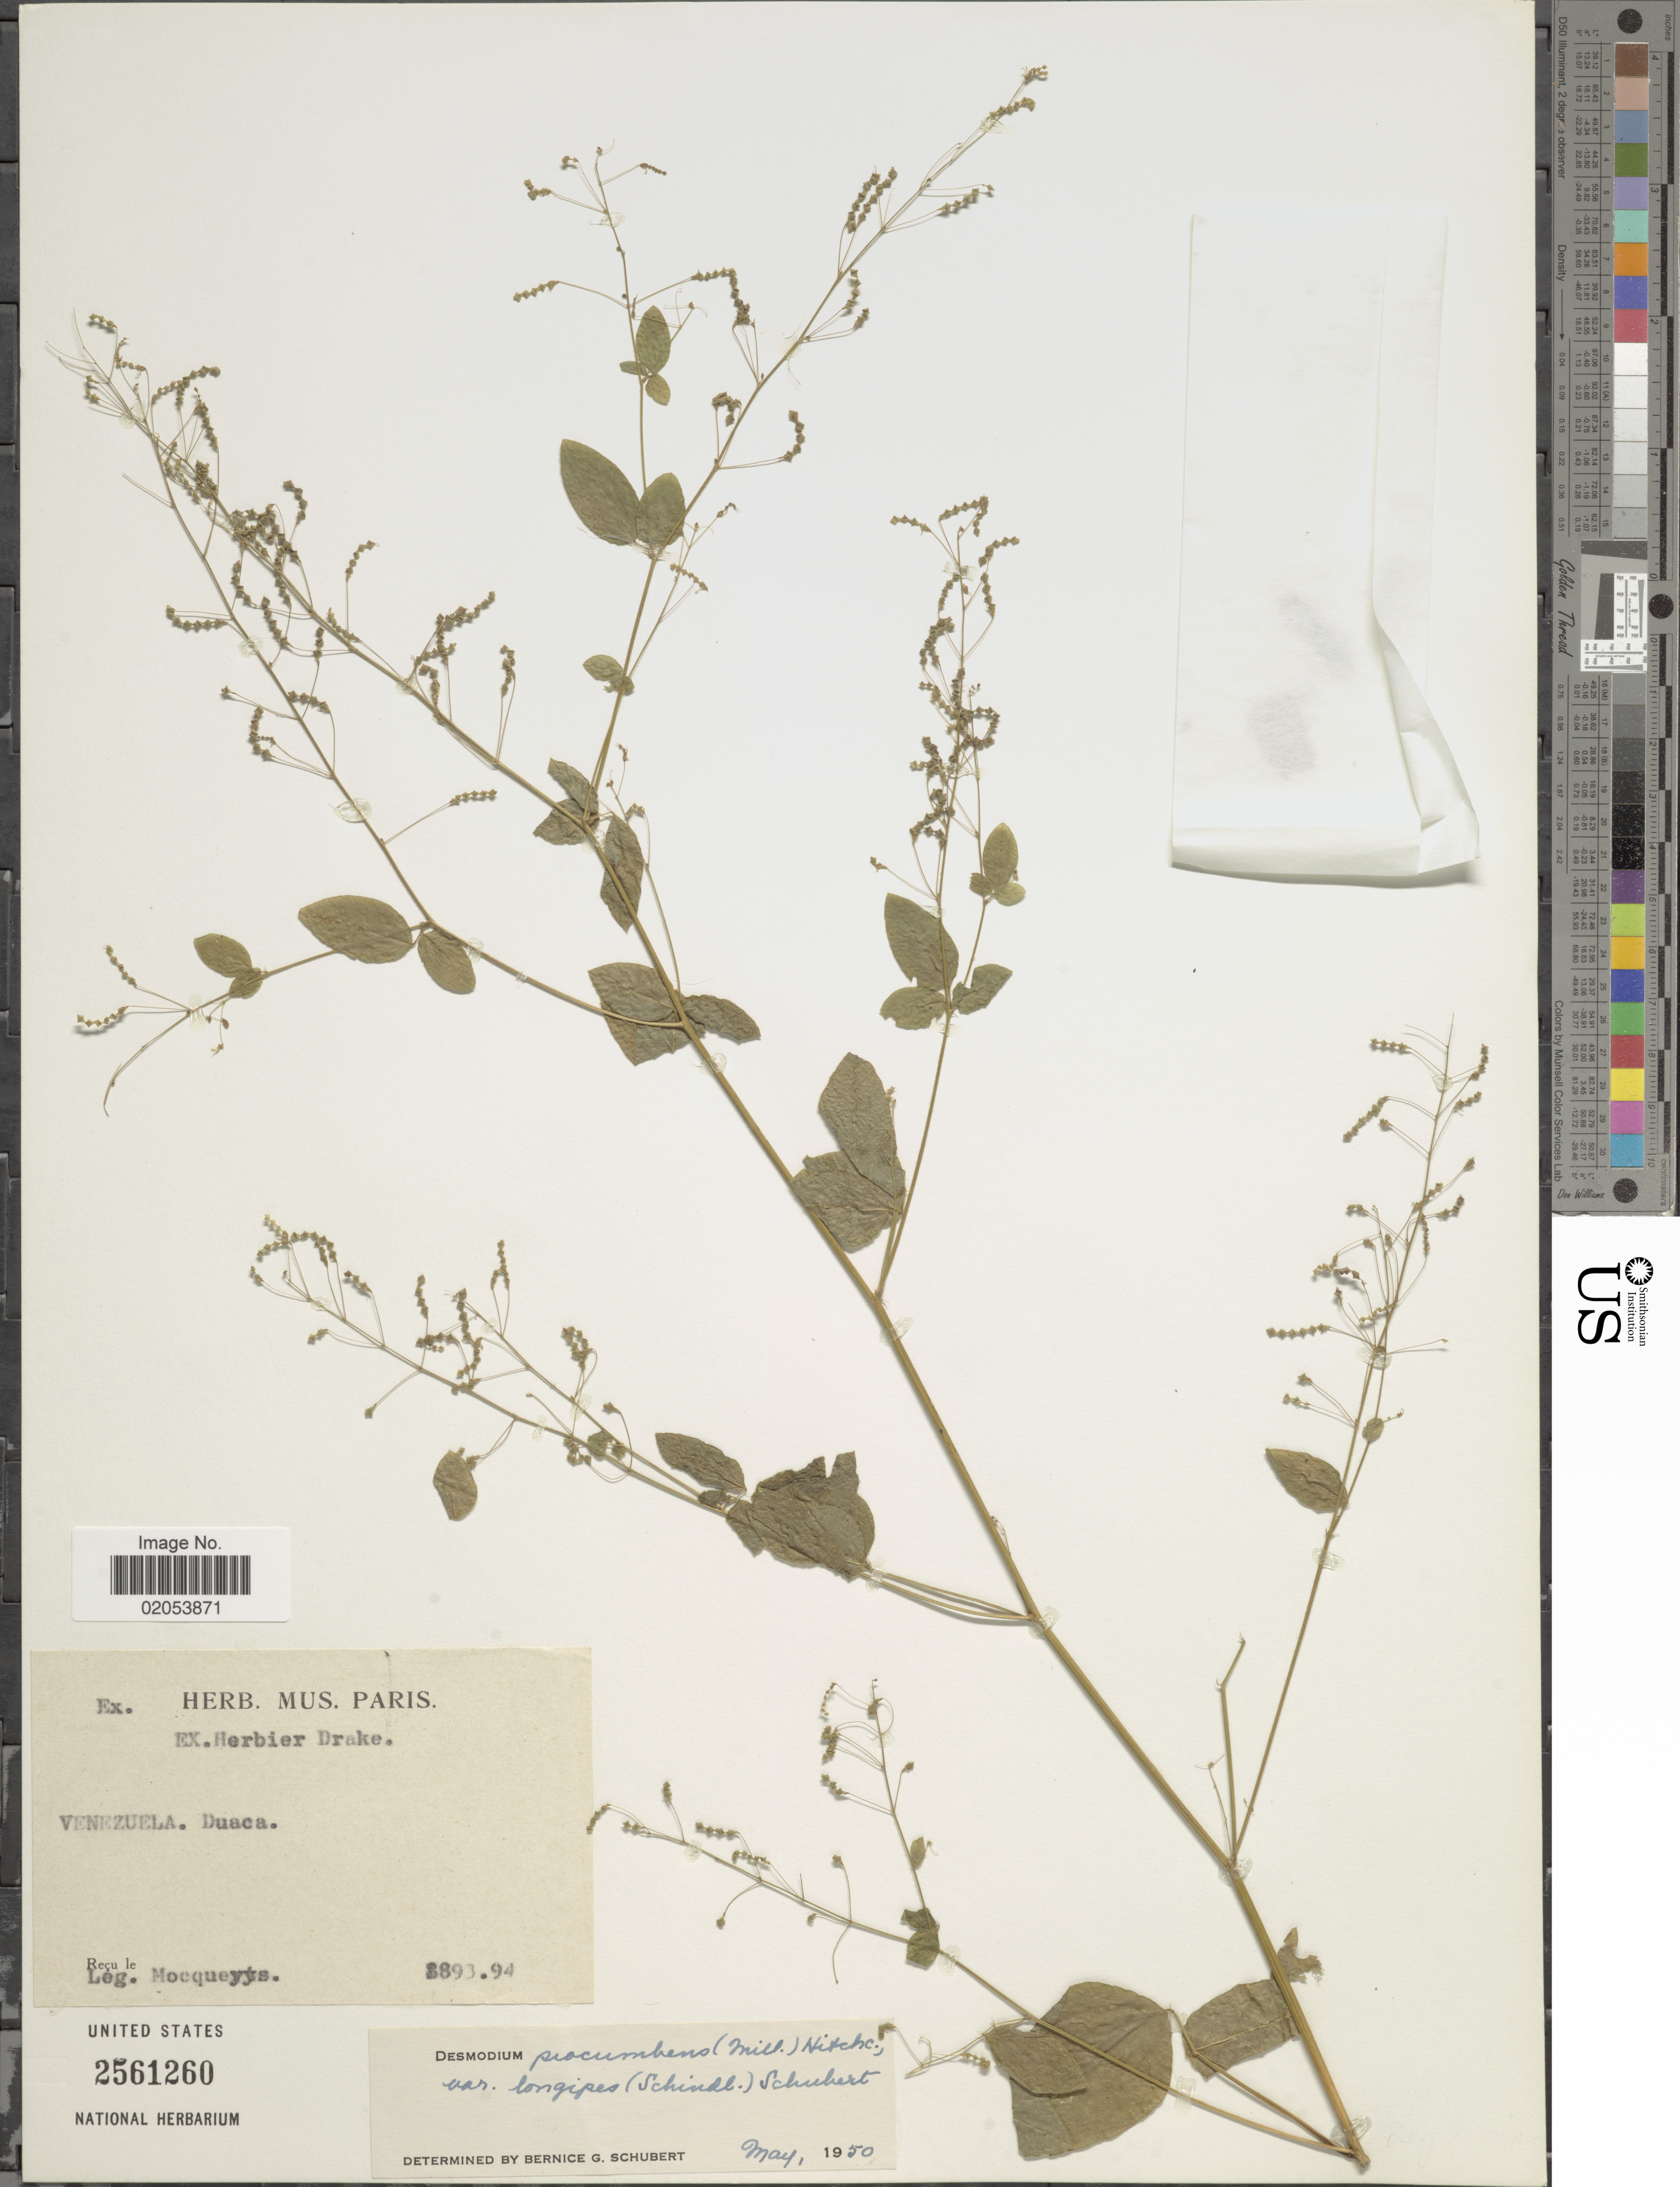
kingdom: Plantae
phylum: Tracheophyta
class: Magnoliopsida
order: Fabales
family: Fabaceae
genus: Desmodium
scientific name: Desmodium procumbens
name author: (Mill.) Hitchc.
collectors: A. Mocquerys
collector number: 889394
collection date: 1893/1894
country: Venezuela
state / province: Lara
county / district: Crespo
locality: Duaca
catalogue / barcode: US 2561260